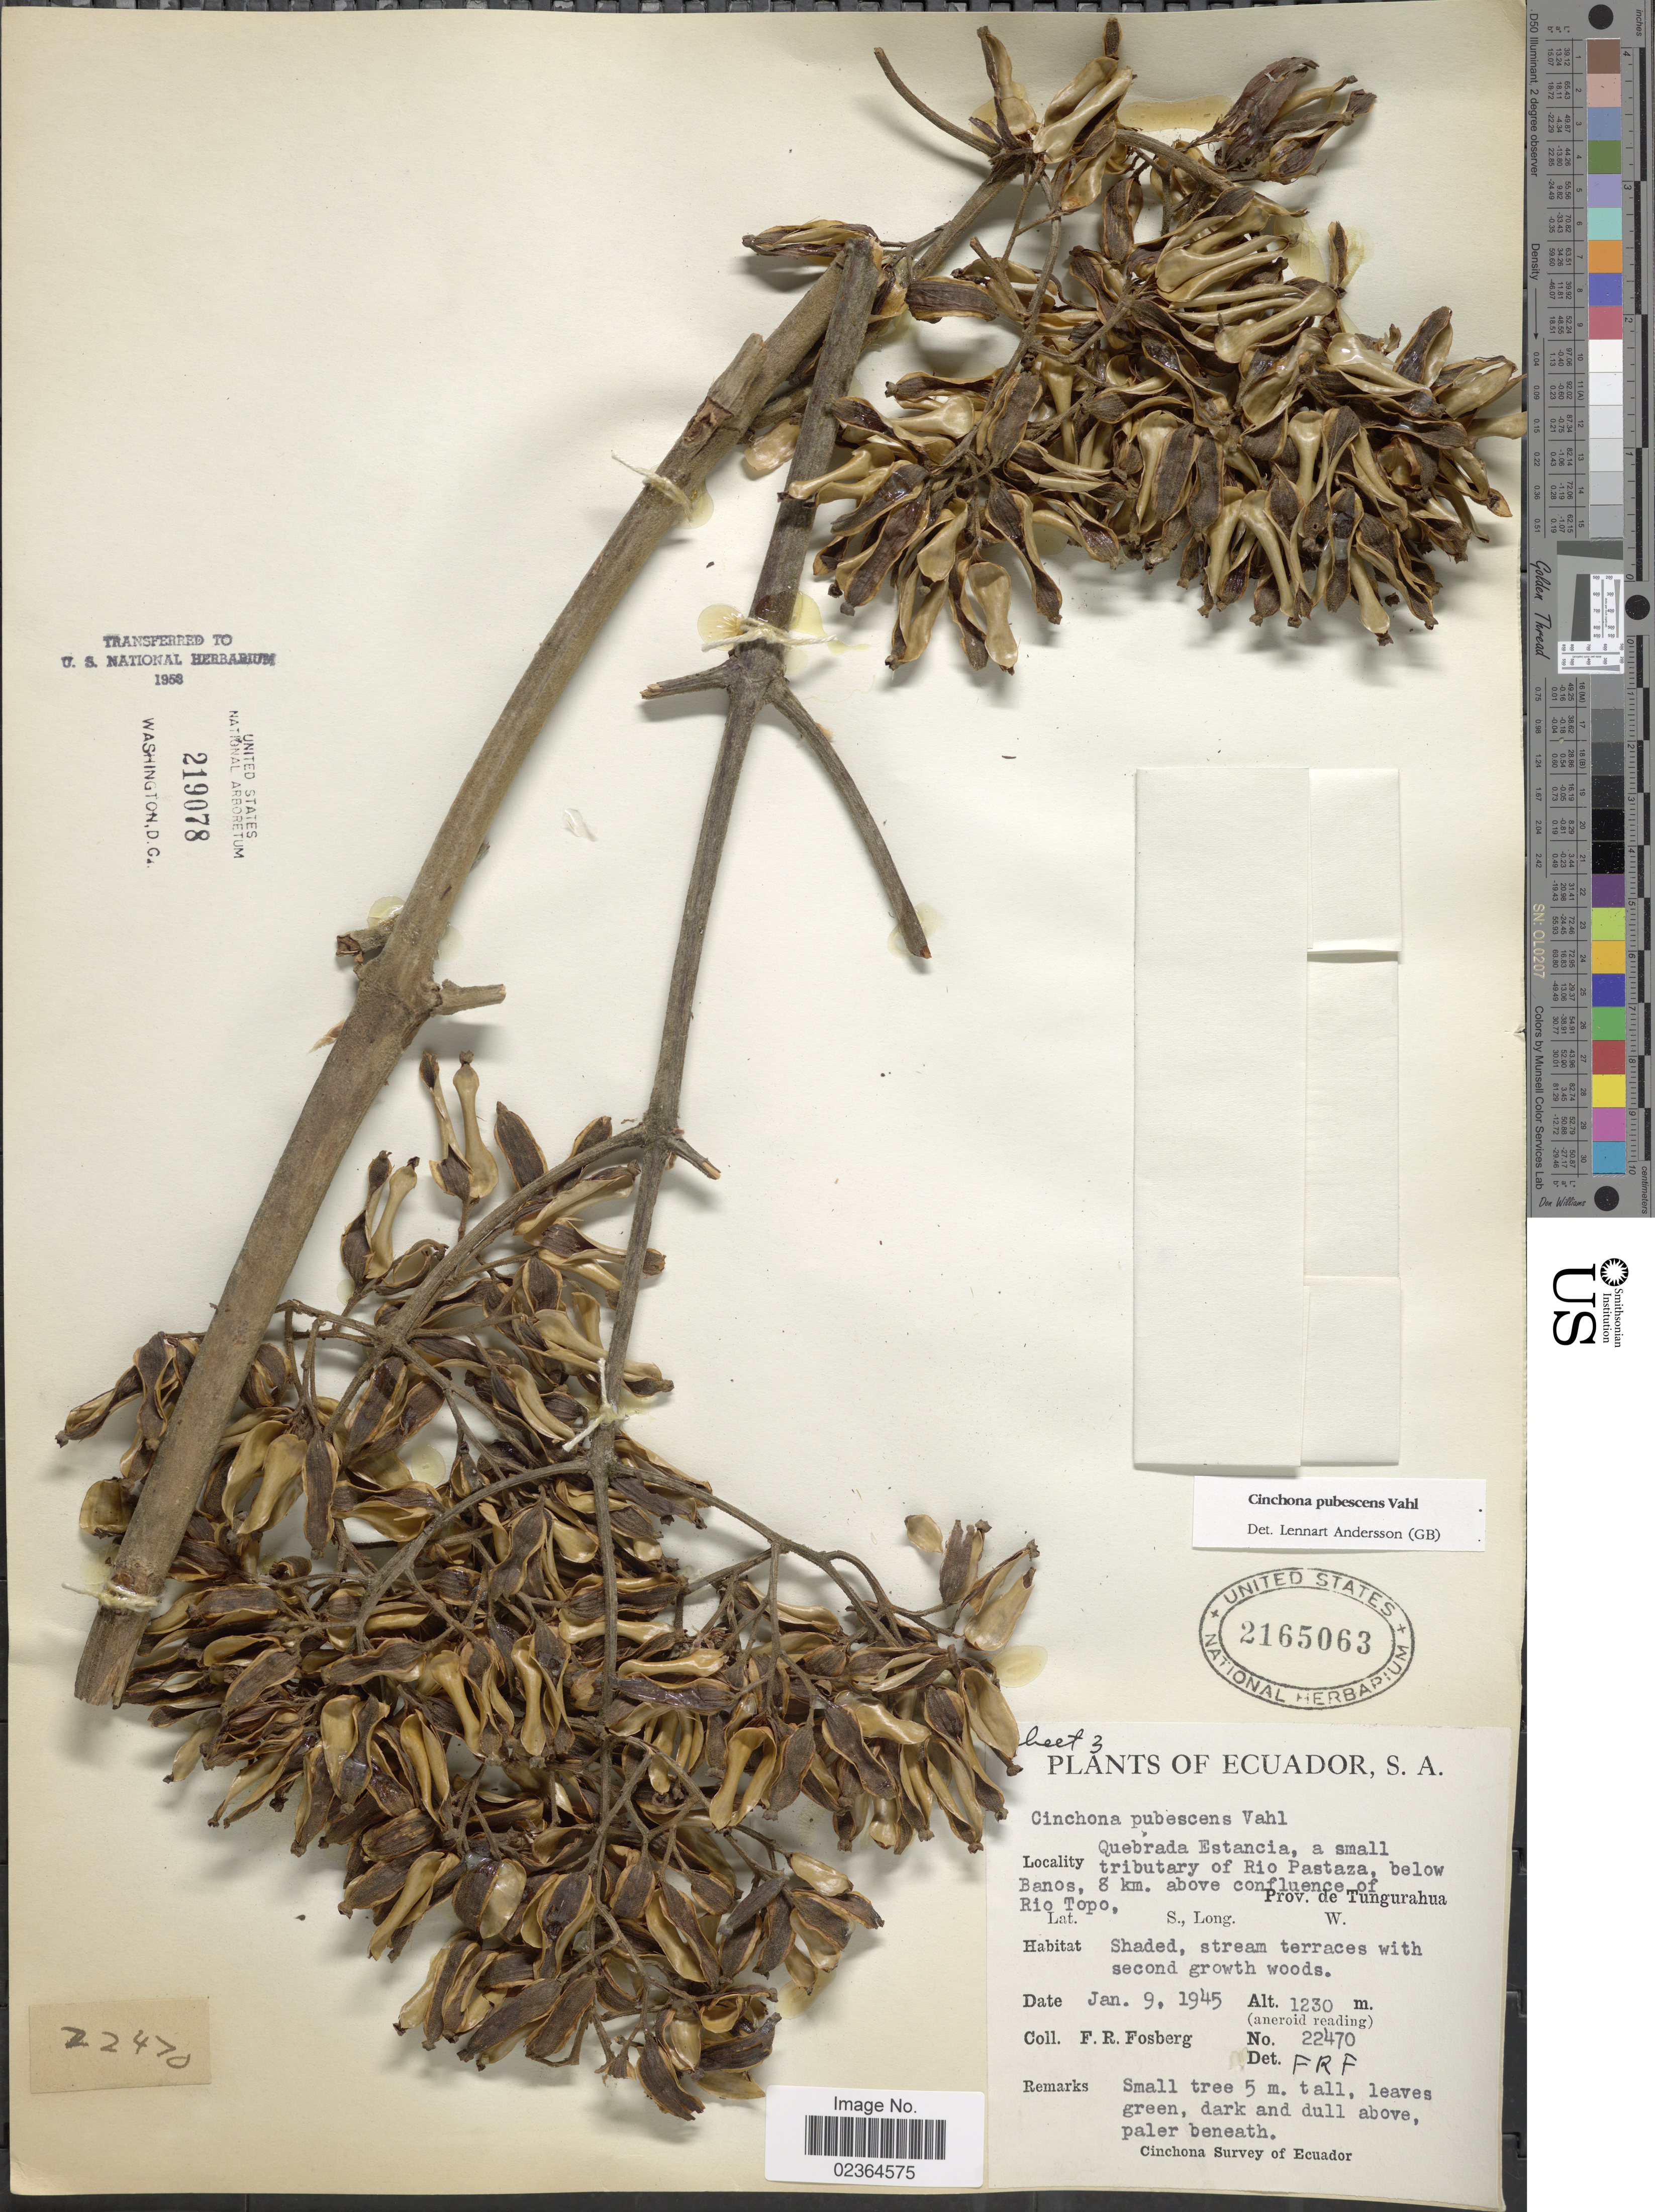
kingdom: Plantae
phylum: Tracheophyta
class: Magnoliopsida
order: Gentianales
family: Rubiaceae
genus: Cinchona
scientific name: Cinchona pubescens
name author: Vahl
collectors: F. R. Fosberg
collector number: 22470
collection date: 1945-01-09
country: Ecuador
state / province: Tungurahua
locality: Quebrada Estancia, a small tributary of Rio Pastaza, below Banos, 8 km. above confluence of Rio Topo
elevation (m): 1230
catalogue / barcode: US 2165063